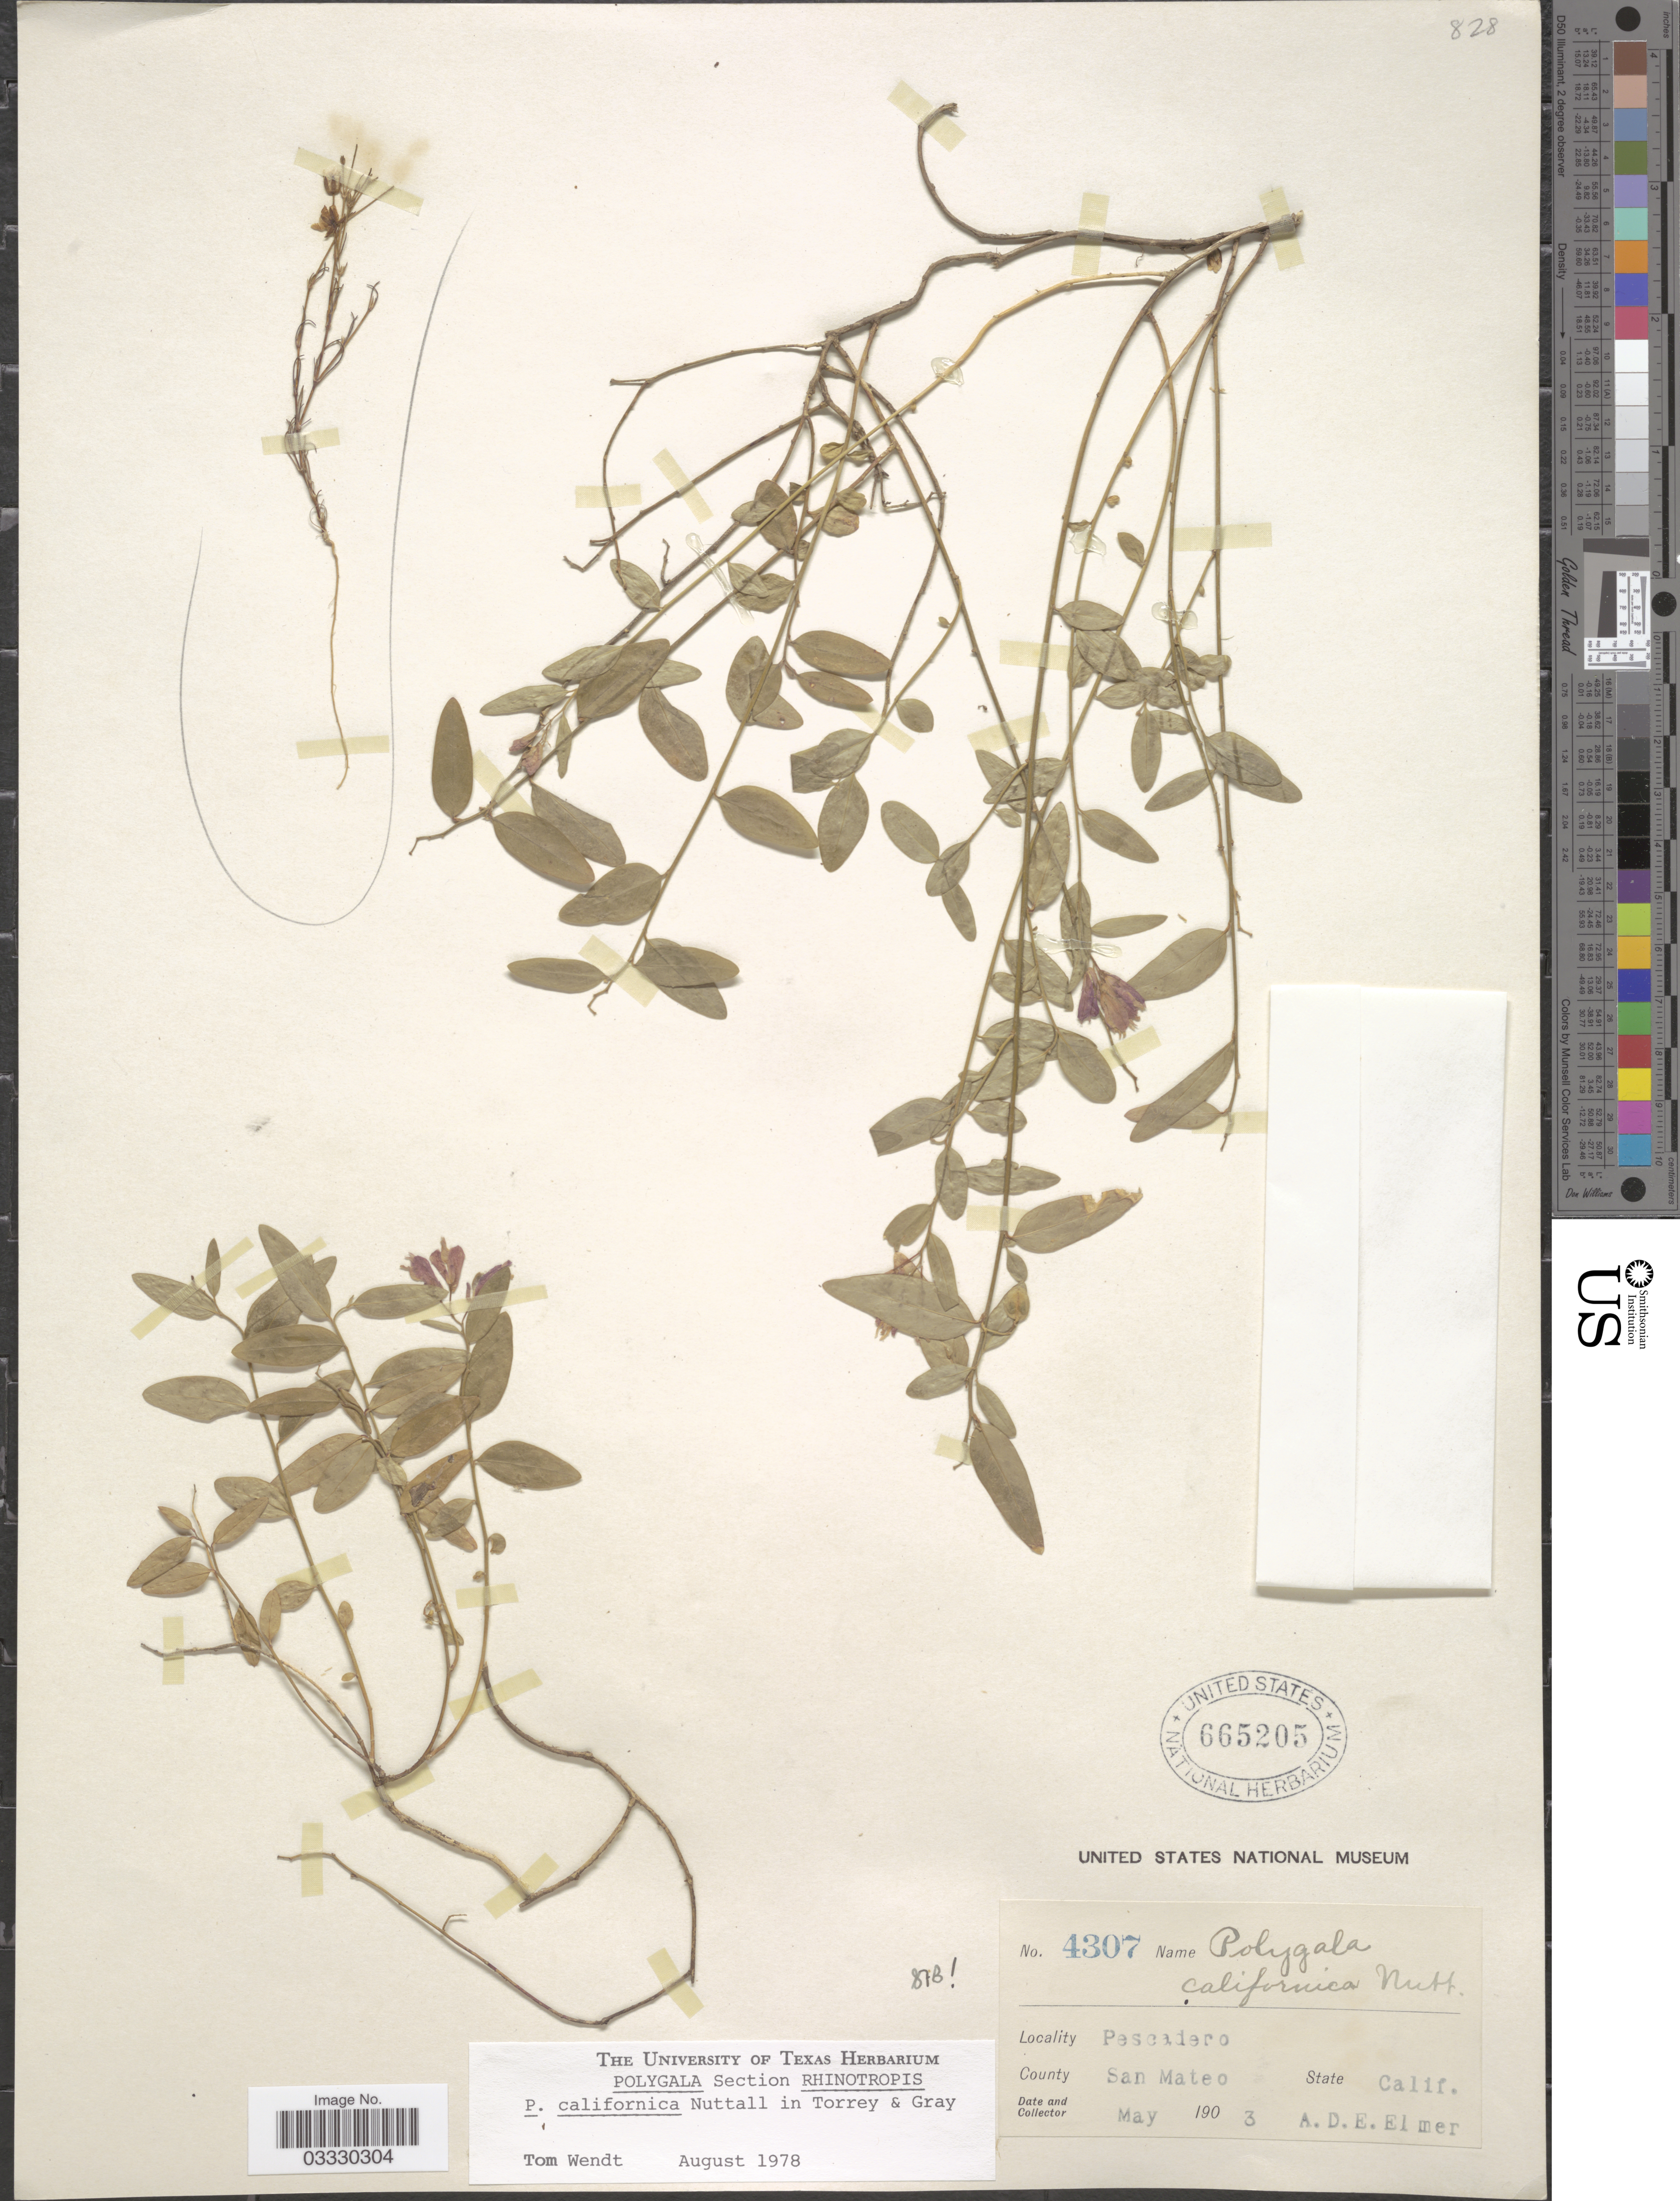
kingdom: Plantae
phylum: Tracheophyta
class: Magnoliopsida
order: Fabales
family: Polygalaceae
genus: Rhinotropis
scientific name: Rhinotropis californica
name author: (Nutt.) J.R. Abbott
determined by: Strong, Mark T., (BOT), Smithsonian Institution - National Museum of Natural History (UNITED STATES)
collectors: A. D. E. Elmer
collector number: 4307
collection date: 1903-05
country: United States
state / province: California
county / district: San Mateo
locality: Pescadero. County San Mateo.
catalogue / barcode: US 665205